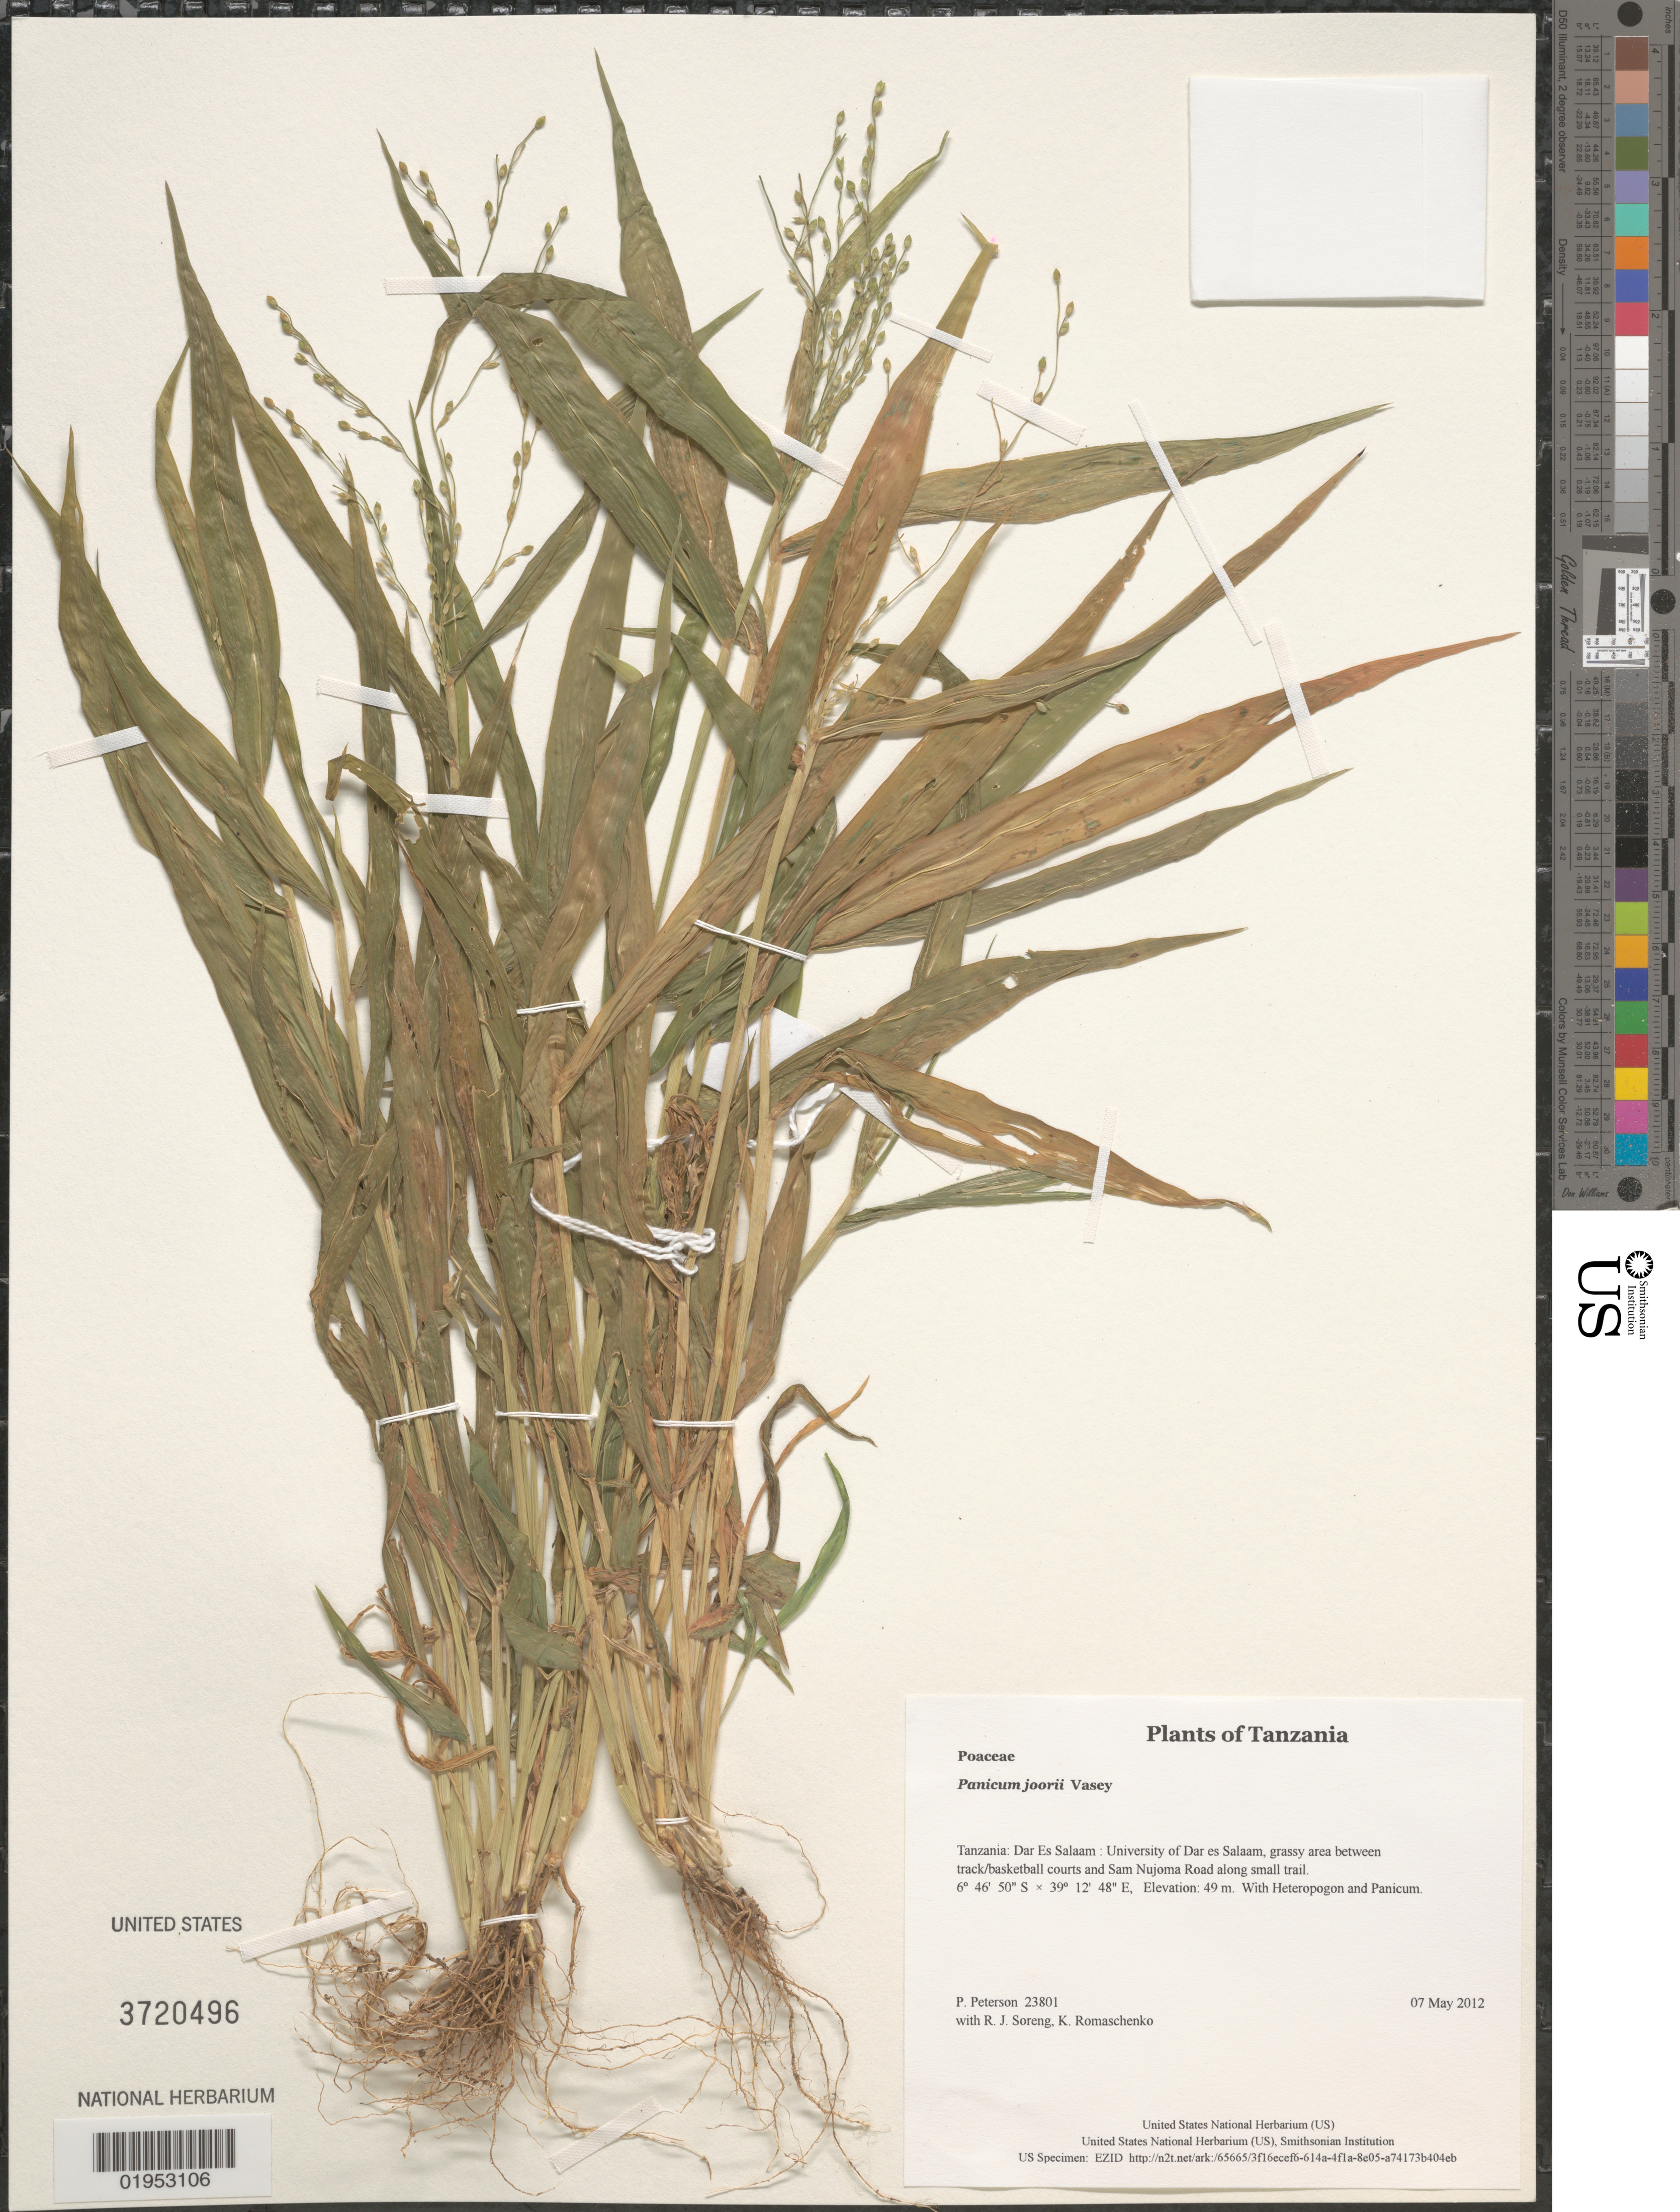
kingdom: Plantae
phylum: Tracheophyta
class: Liliopsida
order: Poales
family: Poaceae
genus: Panicum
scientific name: Panicum sp.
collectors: P. M. Peterson, R. J. Soreng & K. Romaschenko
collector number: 23801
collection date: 2012-05-07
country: Tanzania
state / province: Dar Es Salaam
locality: University of Dar es Salaam, grassy area between track/basketball courts and Sam Nujoma Road along small trail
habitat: With Heteropogon and Panicum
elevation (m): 49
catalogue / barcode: US 3720496